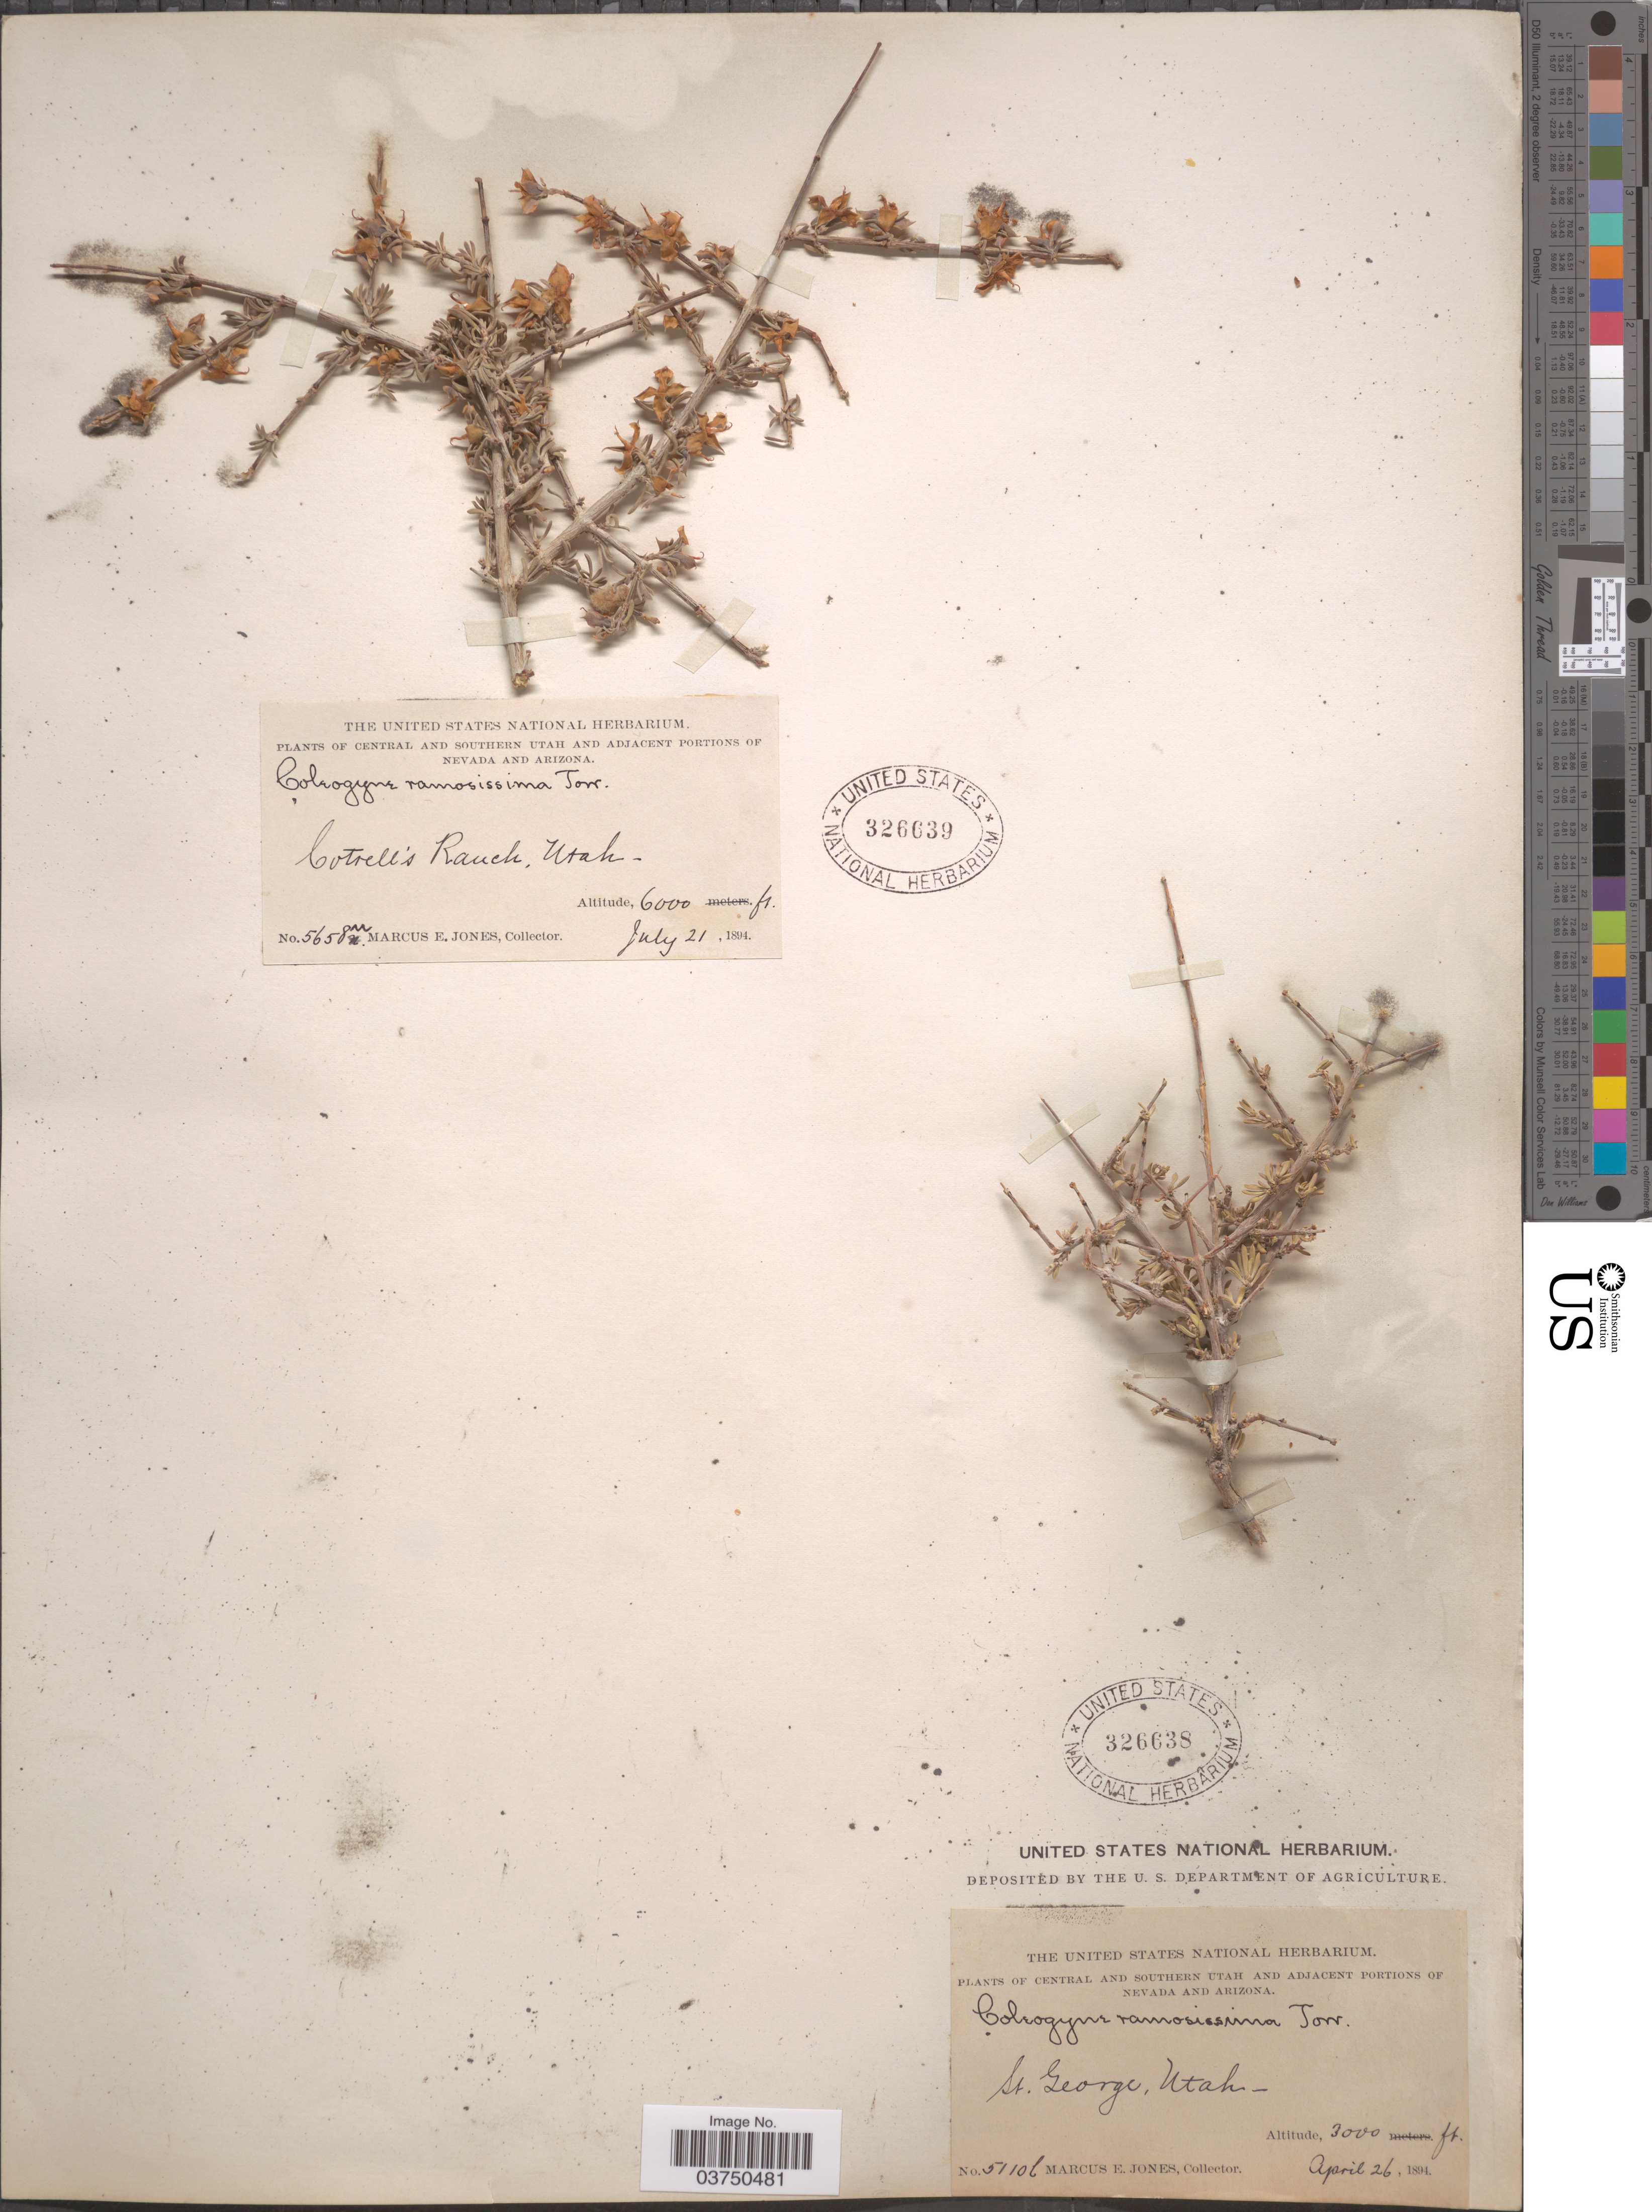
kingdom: Plantae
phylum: Tracheophyta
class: Magnoliopsida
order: Rosales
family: Rosaceae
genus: Coleogyne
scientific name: Coleogyne ramosissima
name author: Torr.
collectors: M. E. Jones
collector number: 5658m*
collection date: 1894-07-21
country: United States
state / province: Utah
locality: Central and Southern Utah. Cotrell's Ranch.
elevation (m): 1829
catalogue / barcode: US 326639-2